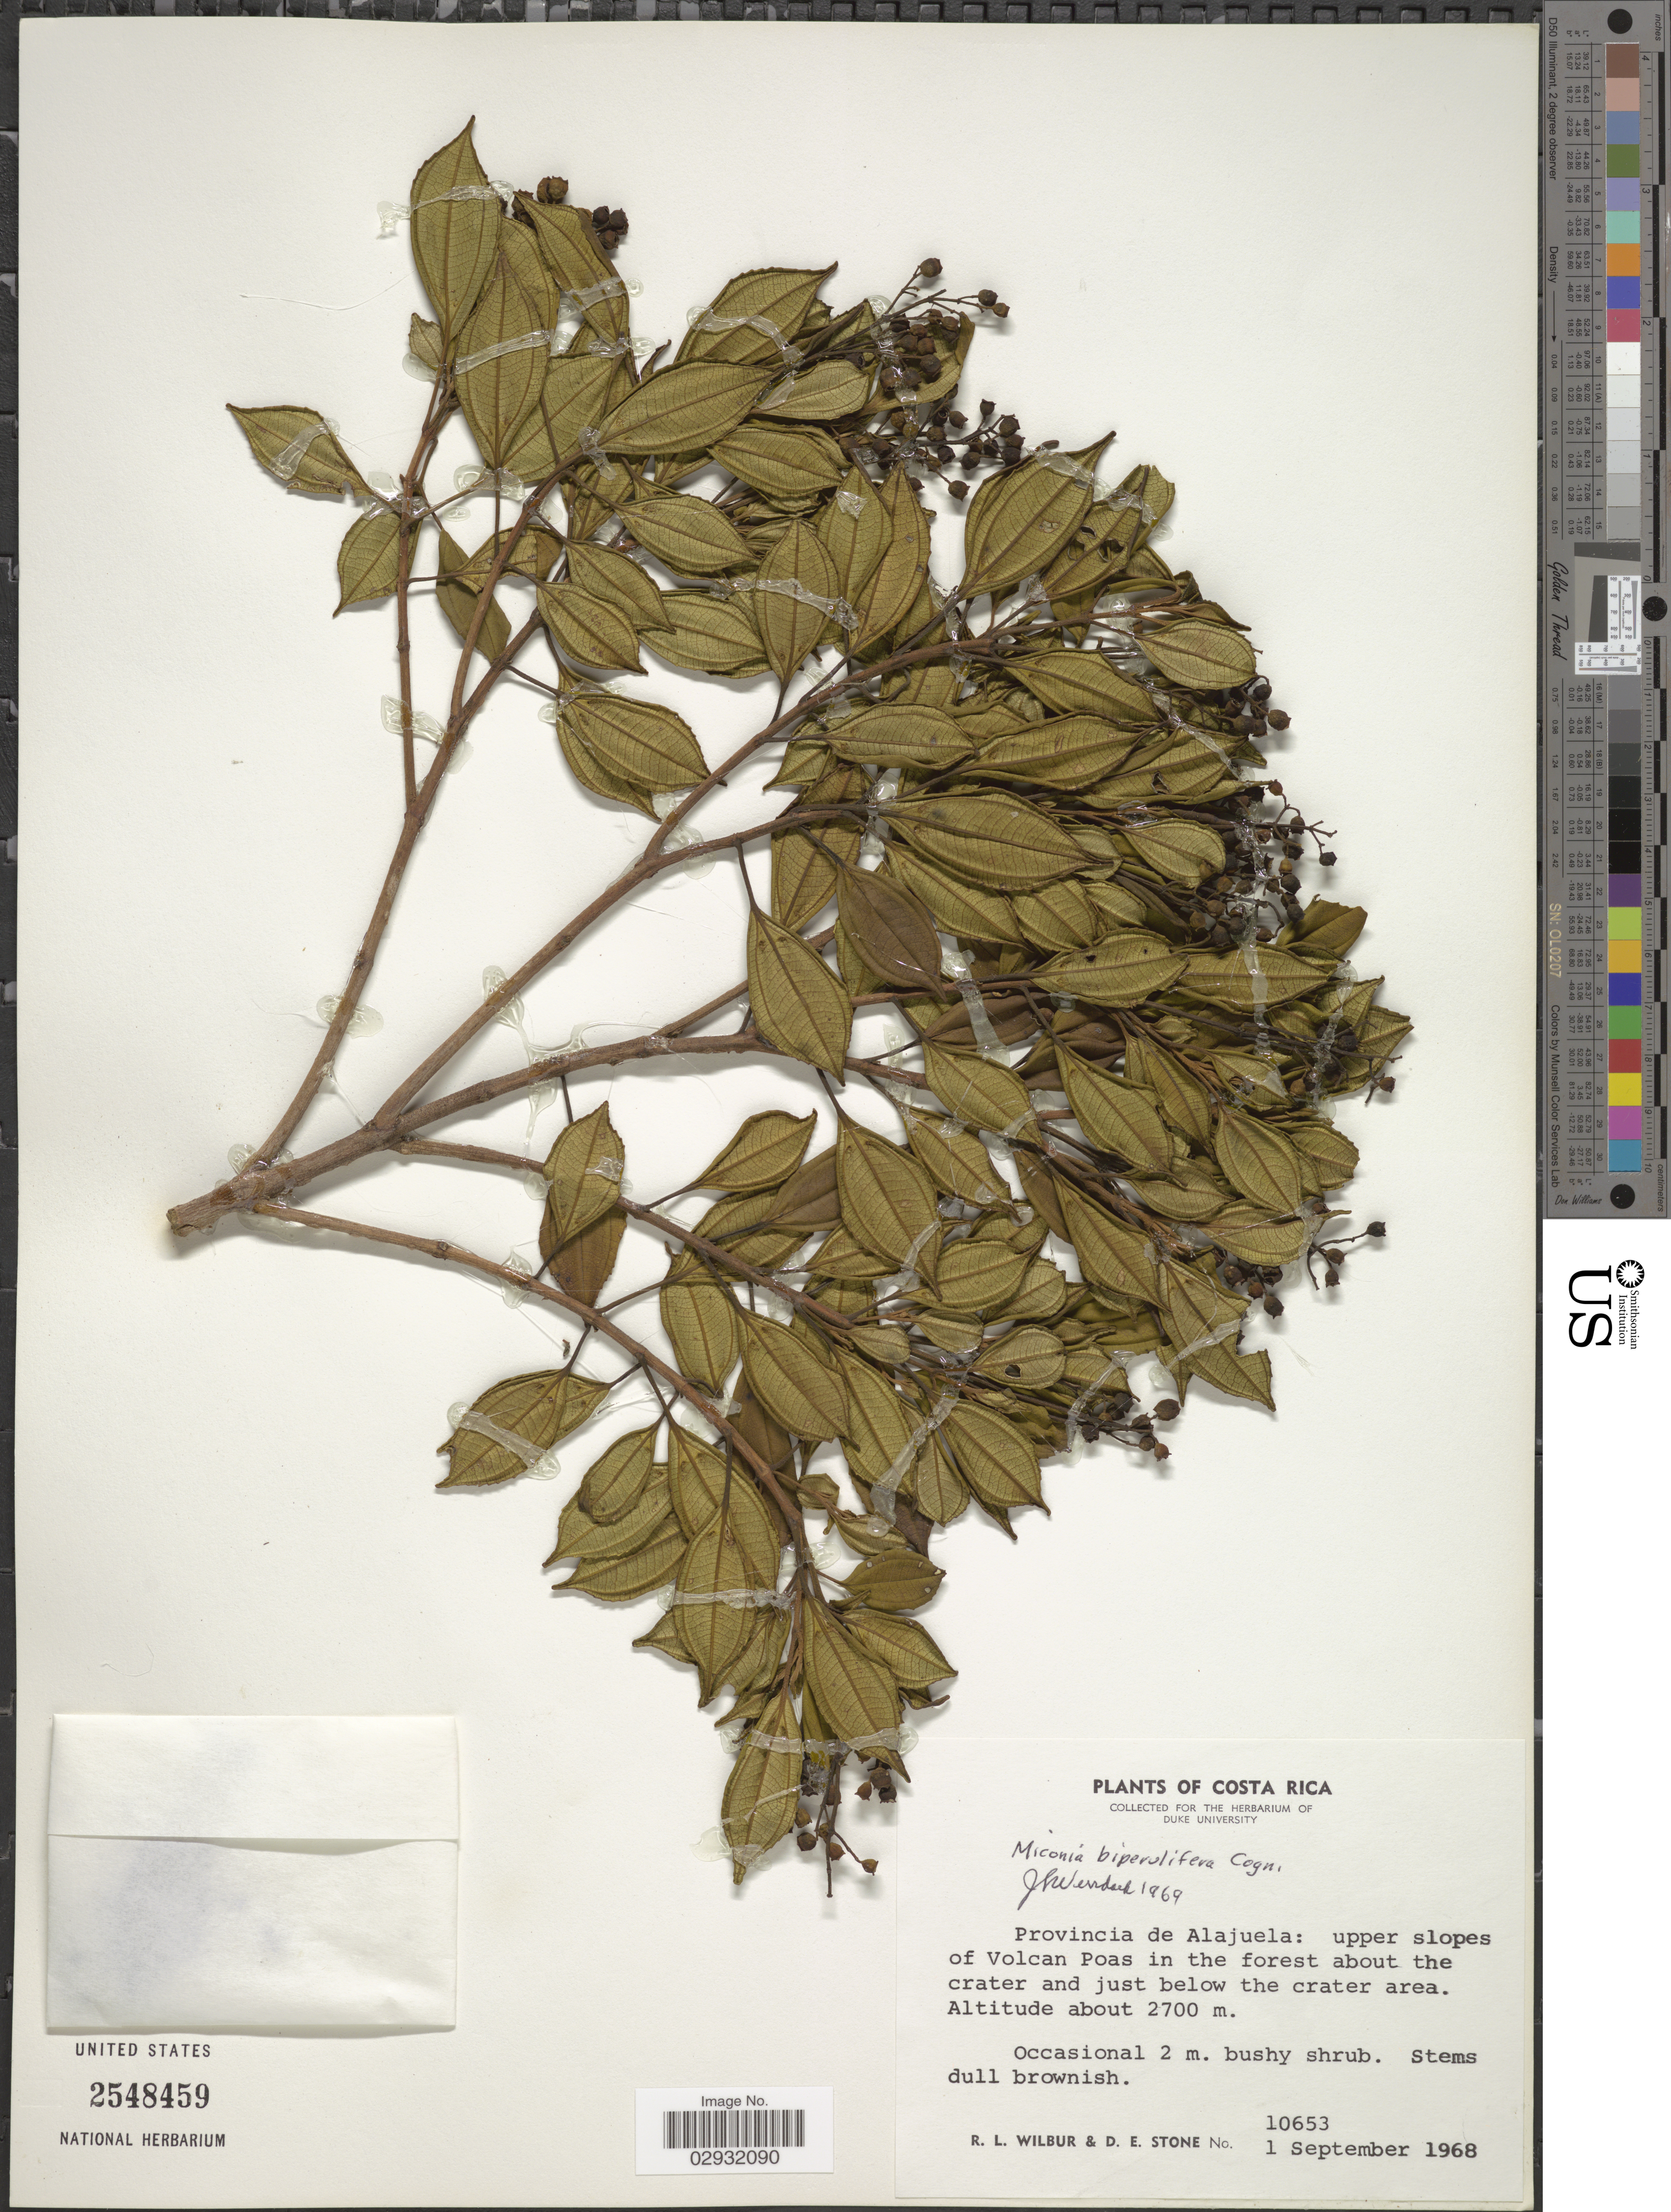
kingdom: Plantae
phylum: Tracheophyta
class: Magnoliopsida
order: Myrtales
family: Melastomataceae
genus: Miconia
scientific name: Miconia biperulifera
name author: Cogn. in A. DC.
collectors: R. L. Wilbur & D. E. Stone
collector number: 10653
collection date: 1968-09-01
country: Costa Rica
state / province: Alajuela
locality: Provincia de Alajuela: upper slopes of Volcan Poas in the forest about the crater and just below the crater area.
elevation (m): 2700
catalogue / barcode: US 2548459